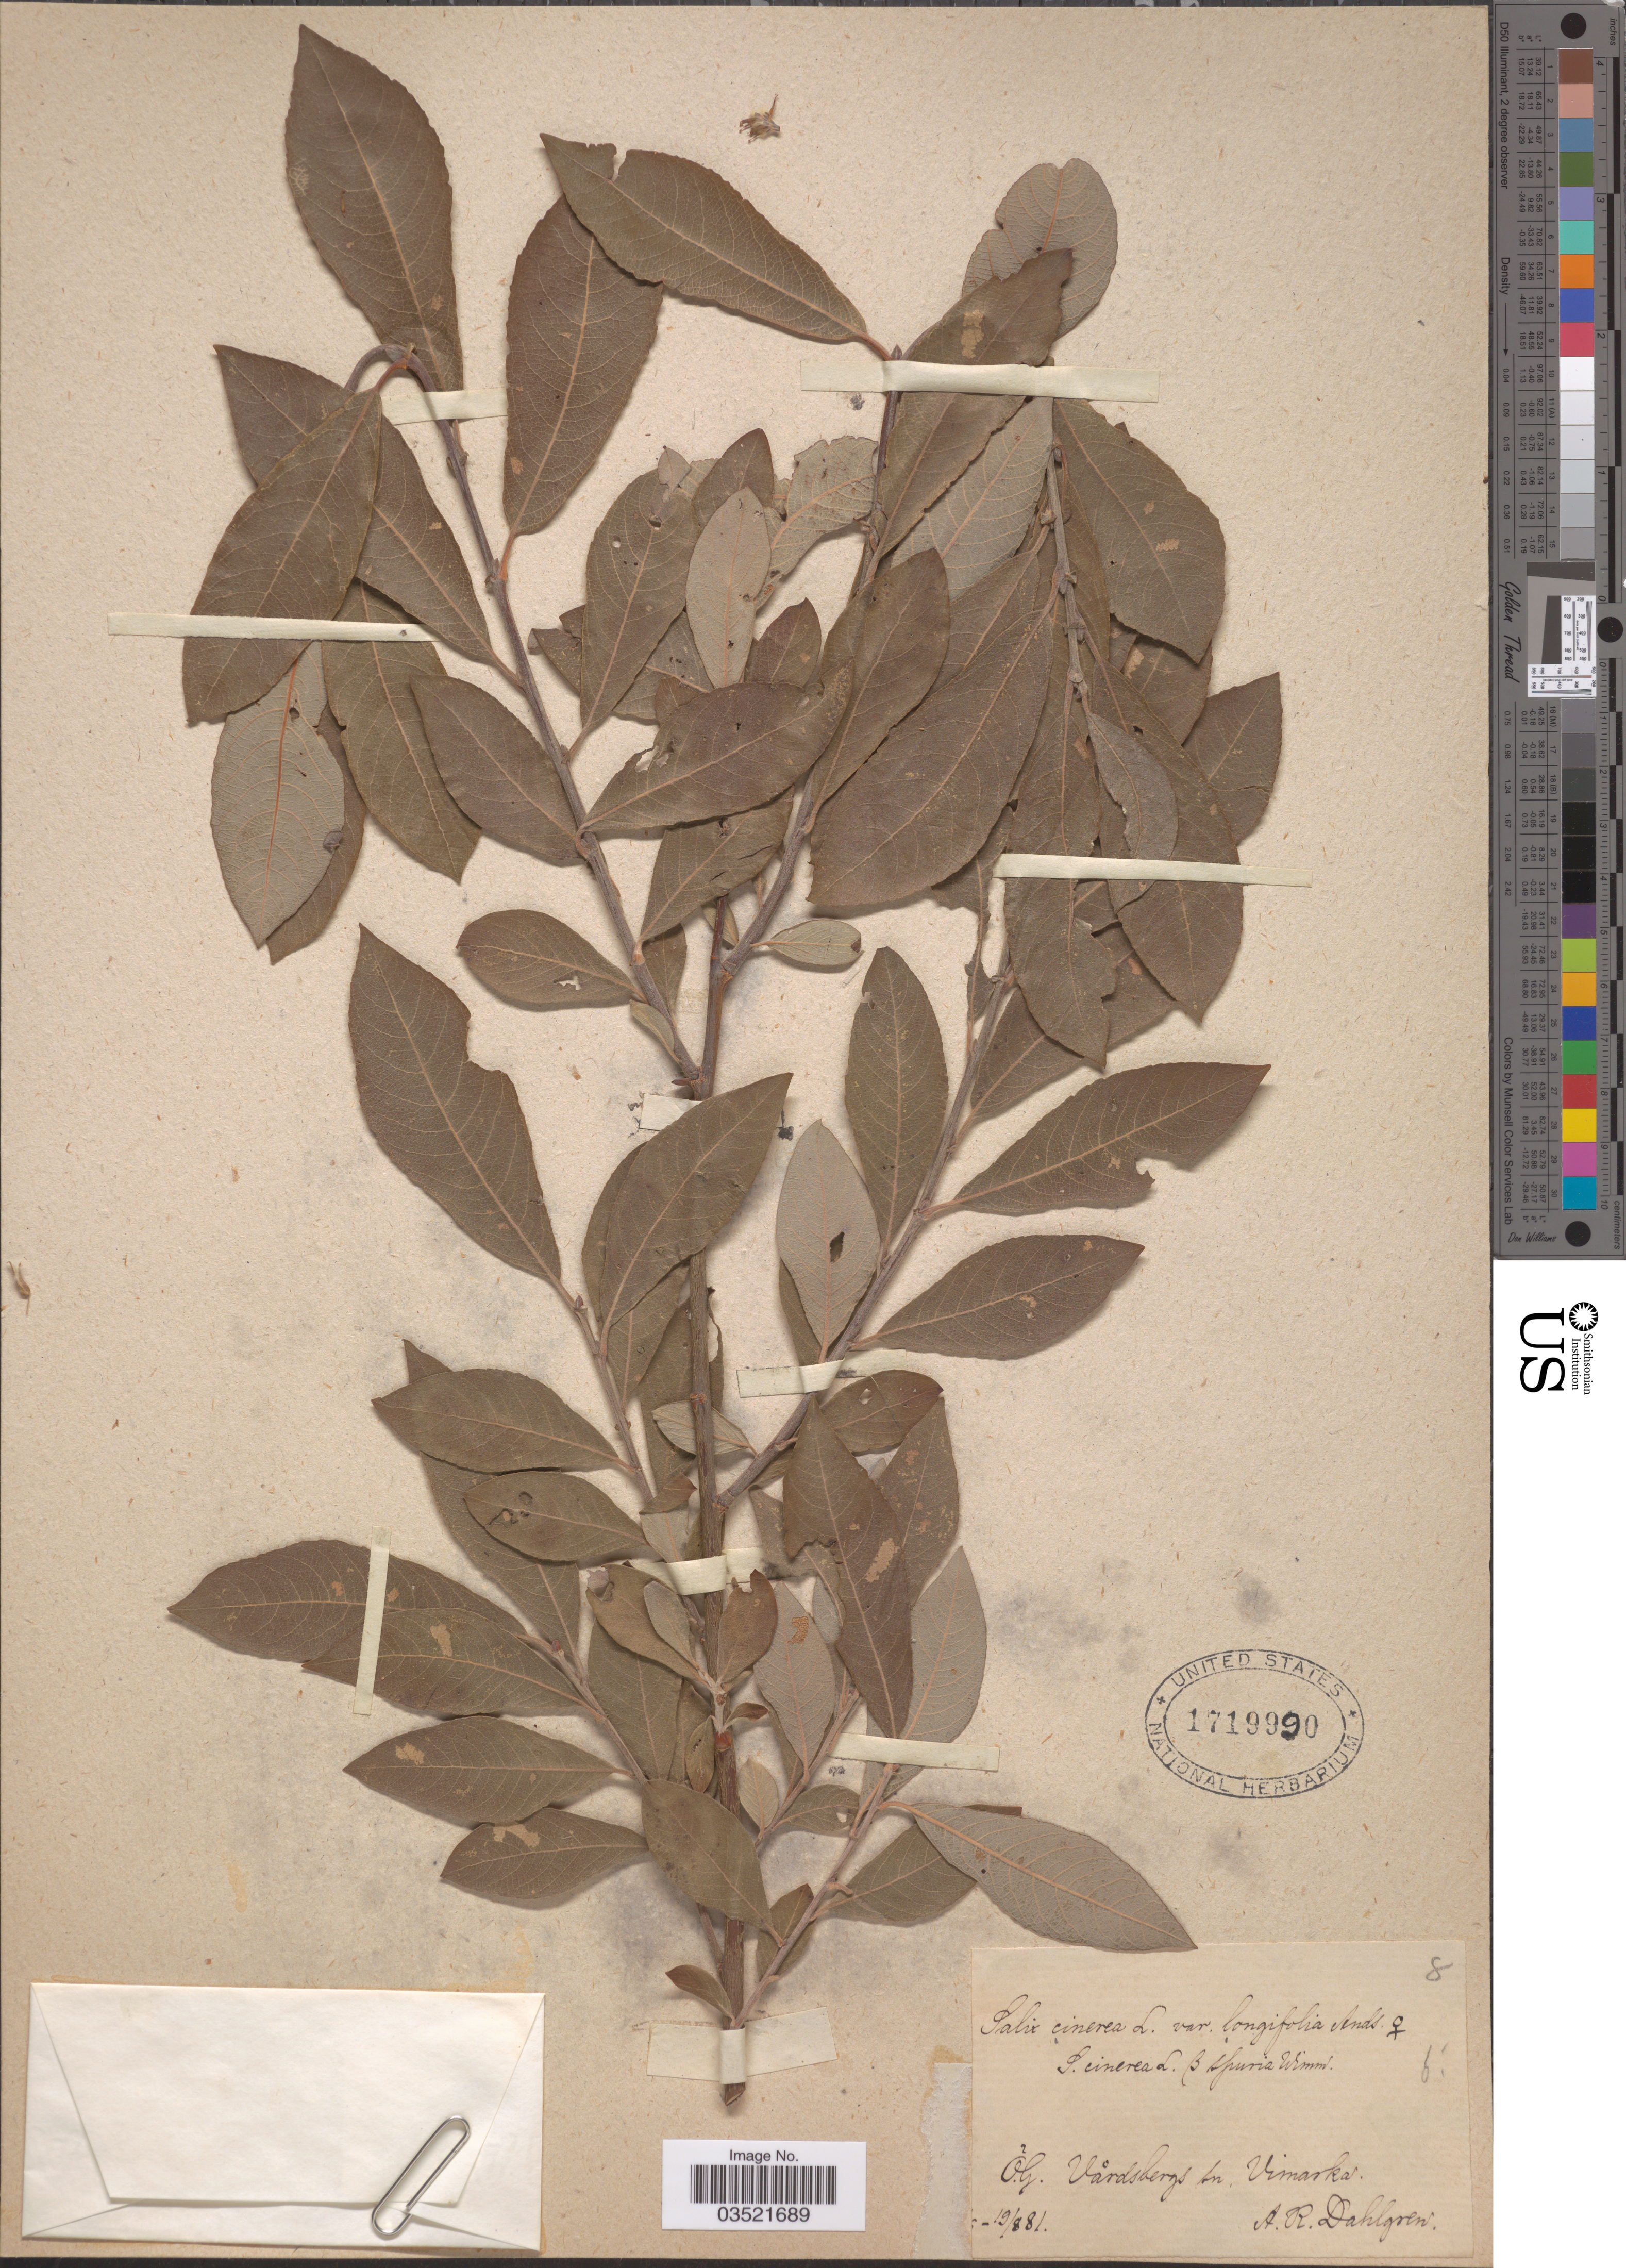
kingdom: Plantae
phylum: Tracheophyta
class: Magnoliopsida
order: Malpighiales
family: Salicaceae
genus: Salix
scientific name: Salix cinerea var. longifolia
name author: Andersson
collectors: A. Dahlgren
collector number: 8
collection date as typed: Transcribed d/m/y: 19/8/81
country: Sweden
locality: O.G. Vårdsbergs sn. Vimarka.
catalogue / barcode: US 1719990